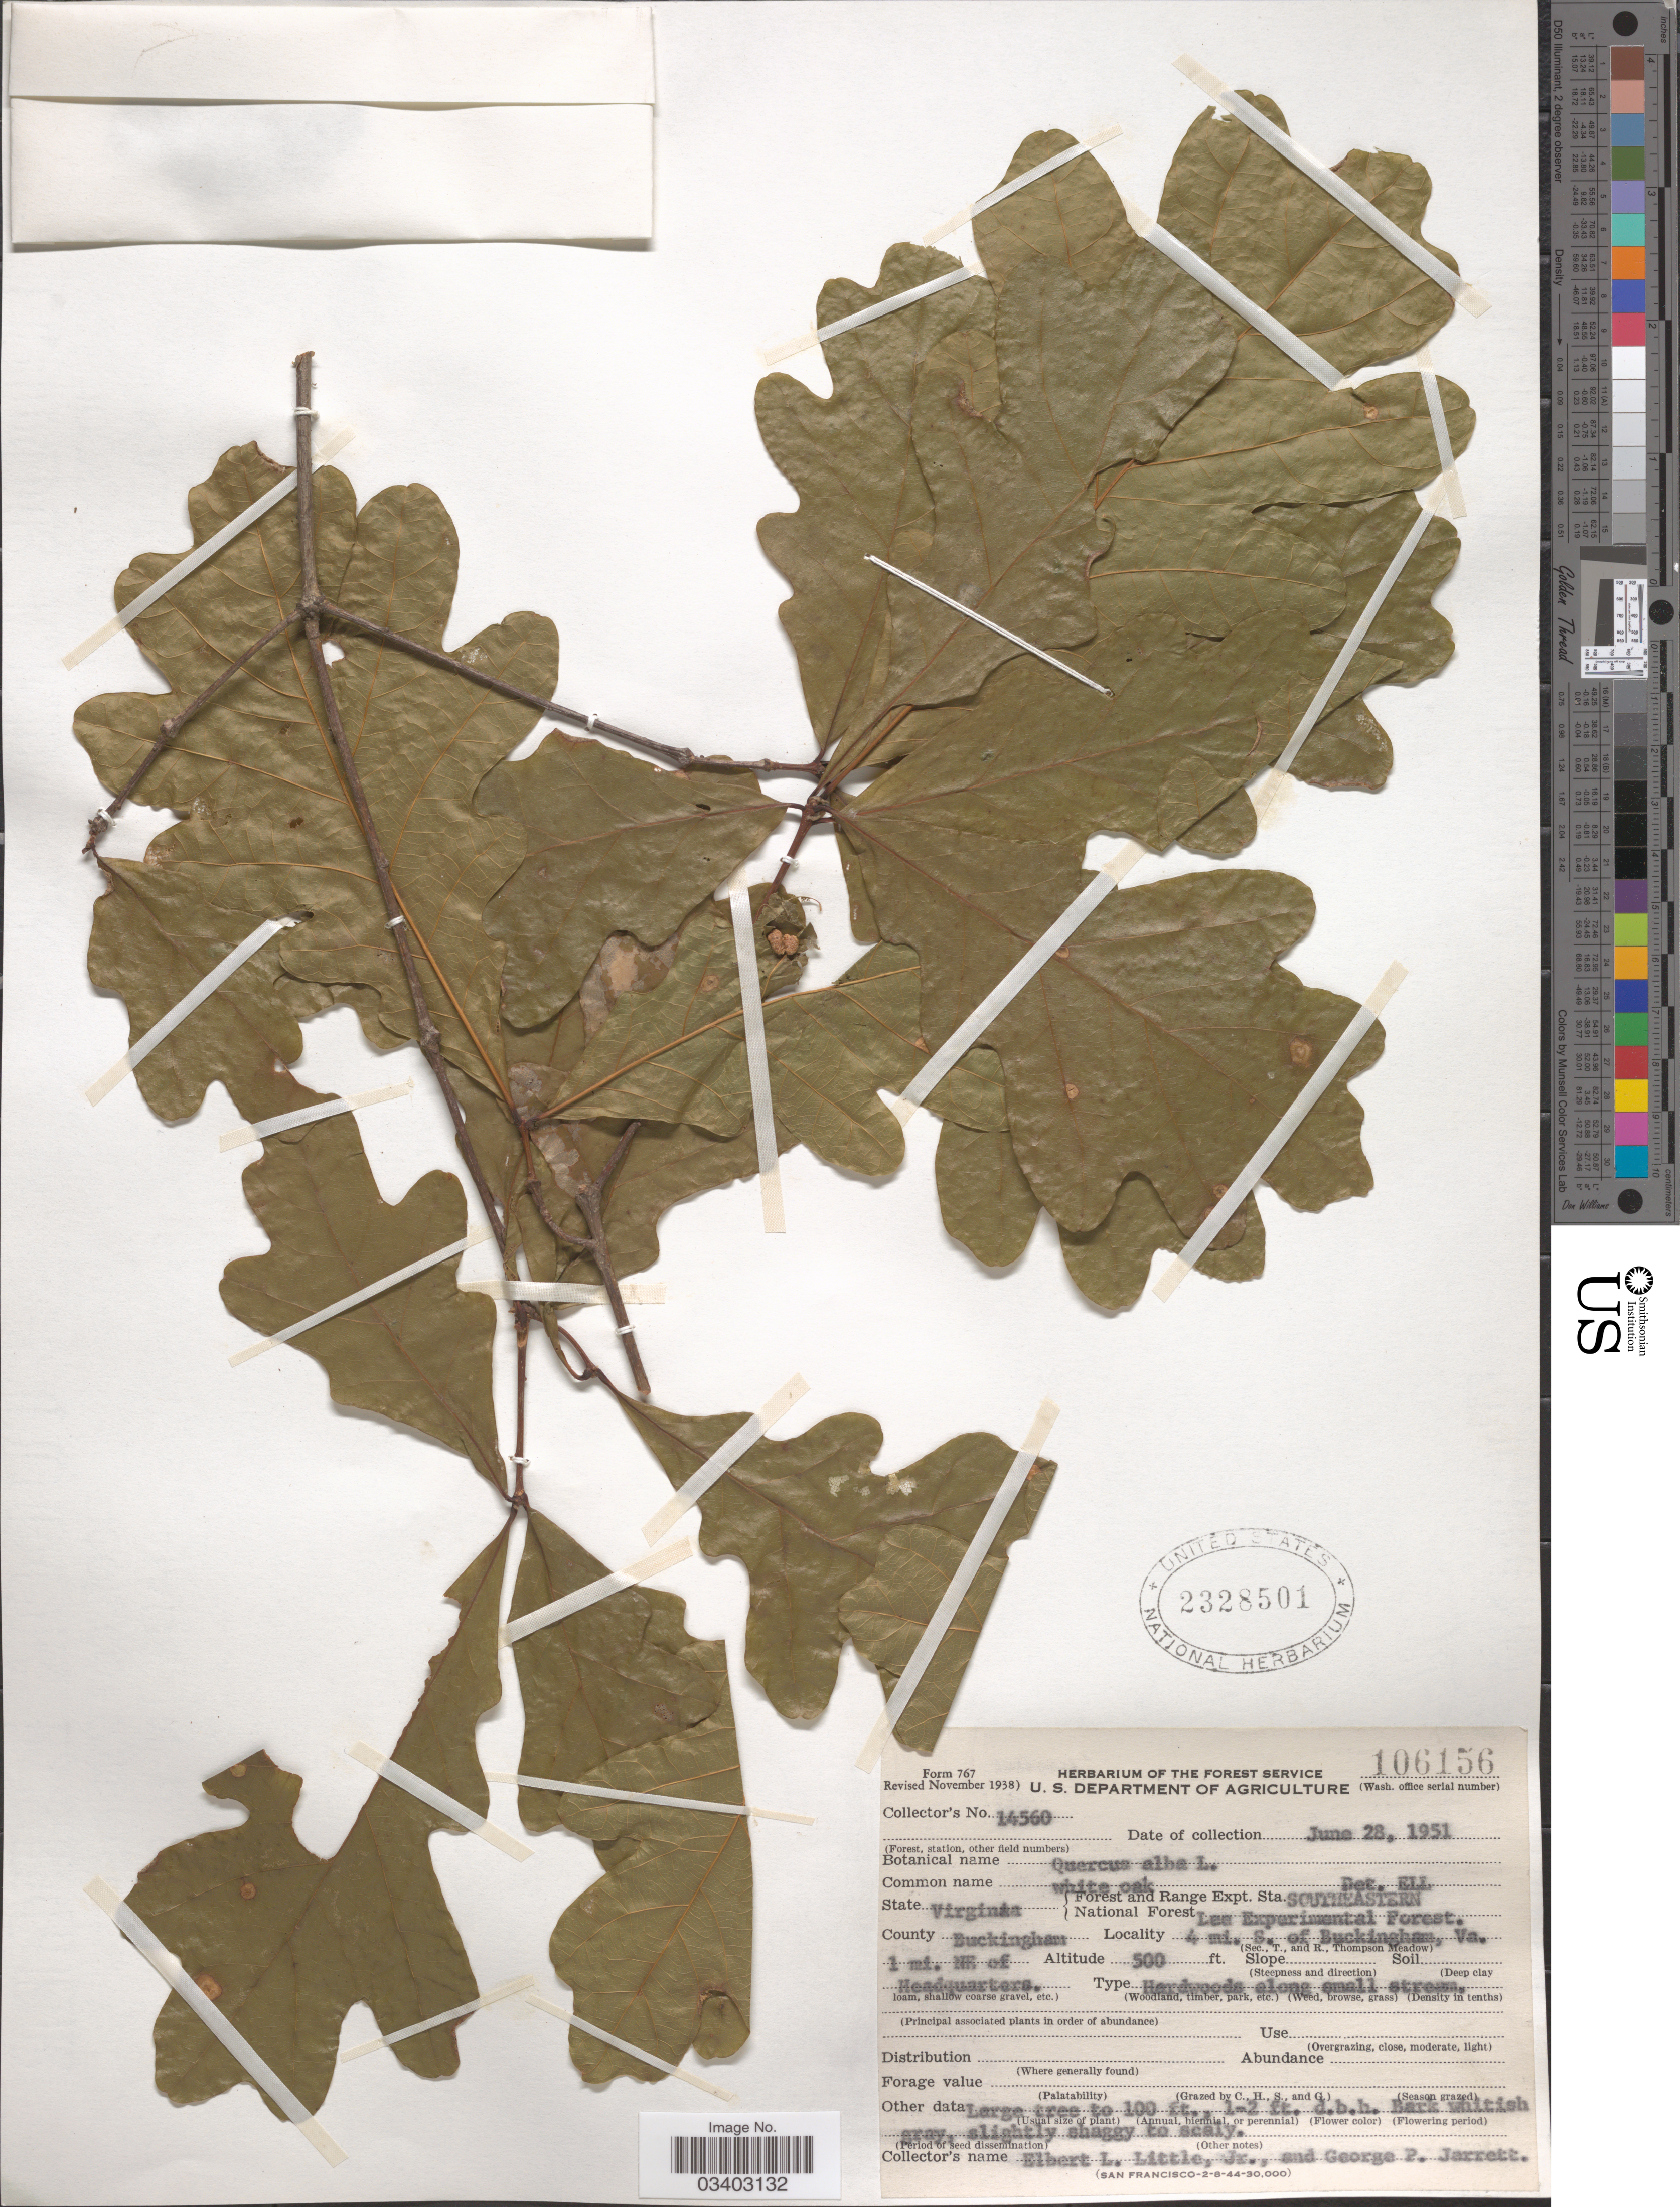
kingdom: Plantae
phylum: Tracheophyta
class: Magnoliopsida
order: Fagales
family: Fagaceae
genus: Quercus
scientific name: Quercus alba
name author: L.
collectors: E. L. Little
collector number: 14560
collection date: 1951-06-28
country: United States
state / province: Virginia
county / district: Buckingham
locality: Forest and Range Expt. Sta. Southeastern. National Forest Lee Experimental Forest. County Buckingham. 4 mi. S. of Buckingham. 1 mi. NE of Headquarters.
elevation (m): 152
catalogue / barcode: US 2328501